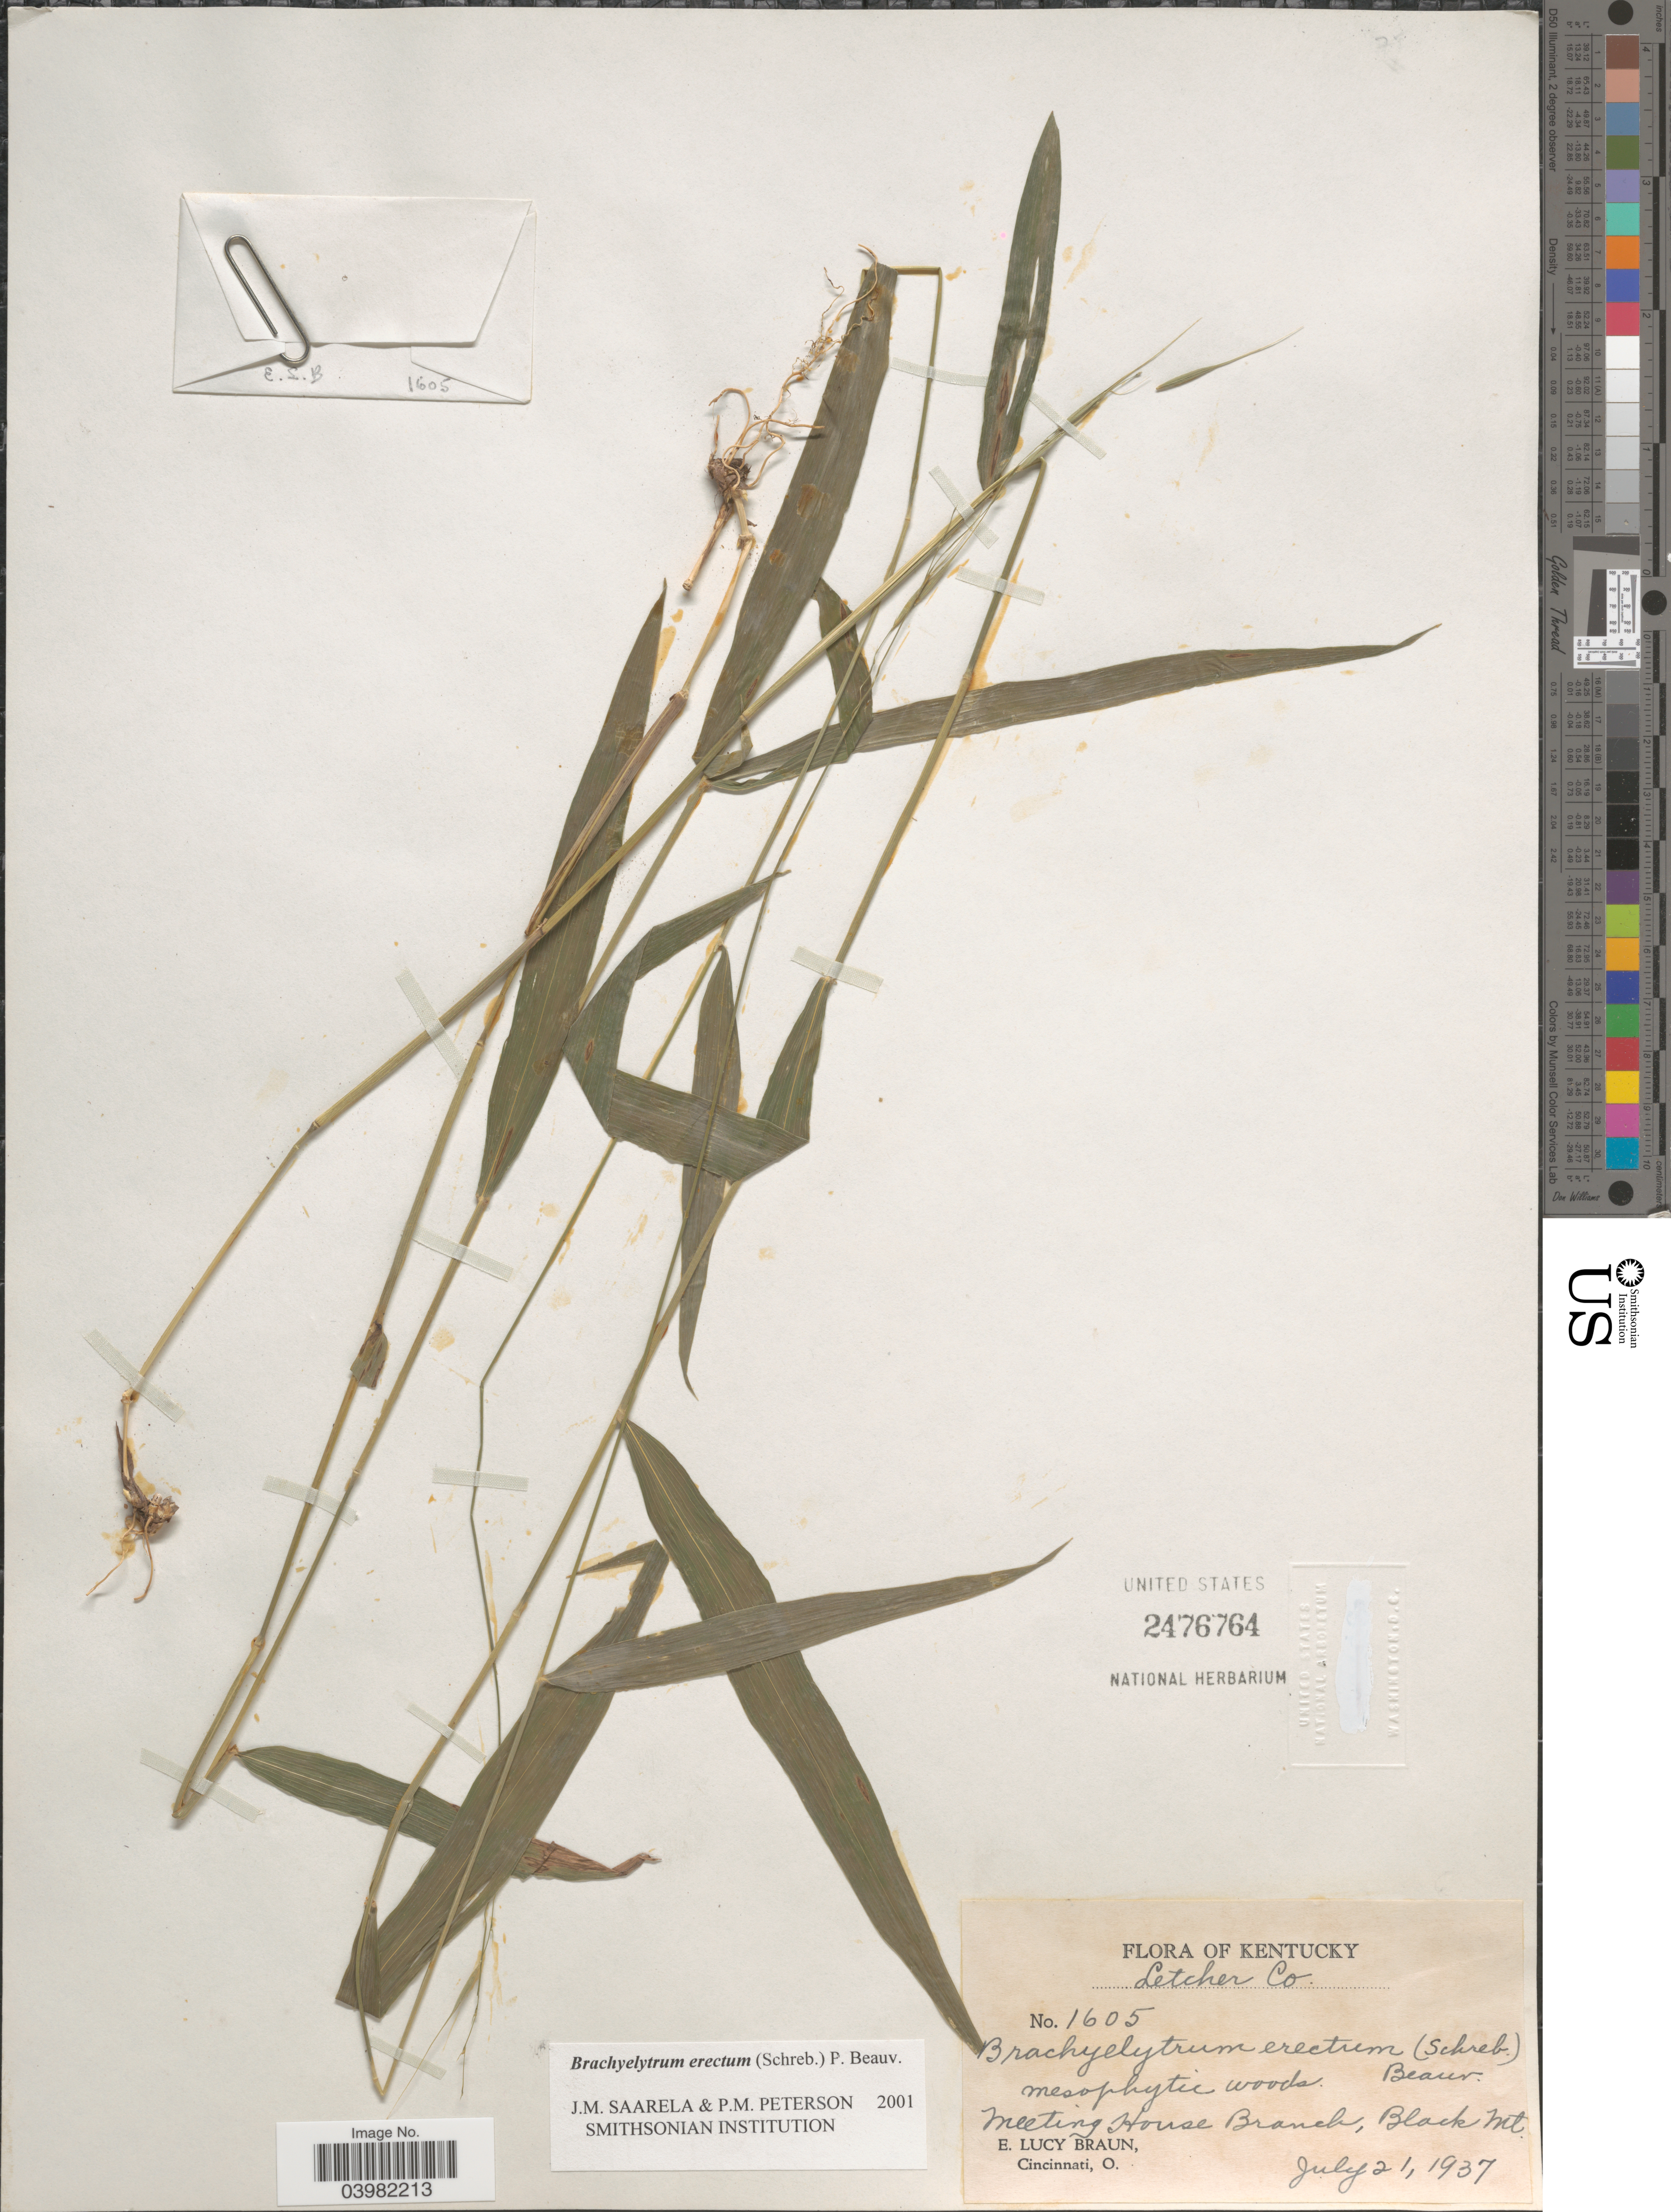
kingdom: Plantae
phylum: Tracheophyta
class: Liliopsida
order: Poales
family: Poaceae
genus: Brachyelytrum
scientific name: Brachyelytrum erectum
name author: (Schreb.) P. Beauv.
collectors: E. L. Braun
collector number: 1605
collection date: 1937-07-21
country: United States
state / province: Kentucky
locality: Letcher Co. Meeting House Branch, Black Mt.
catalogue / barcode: US 2476764